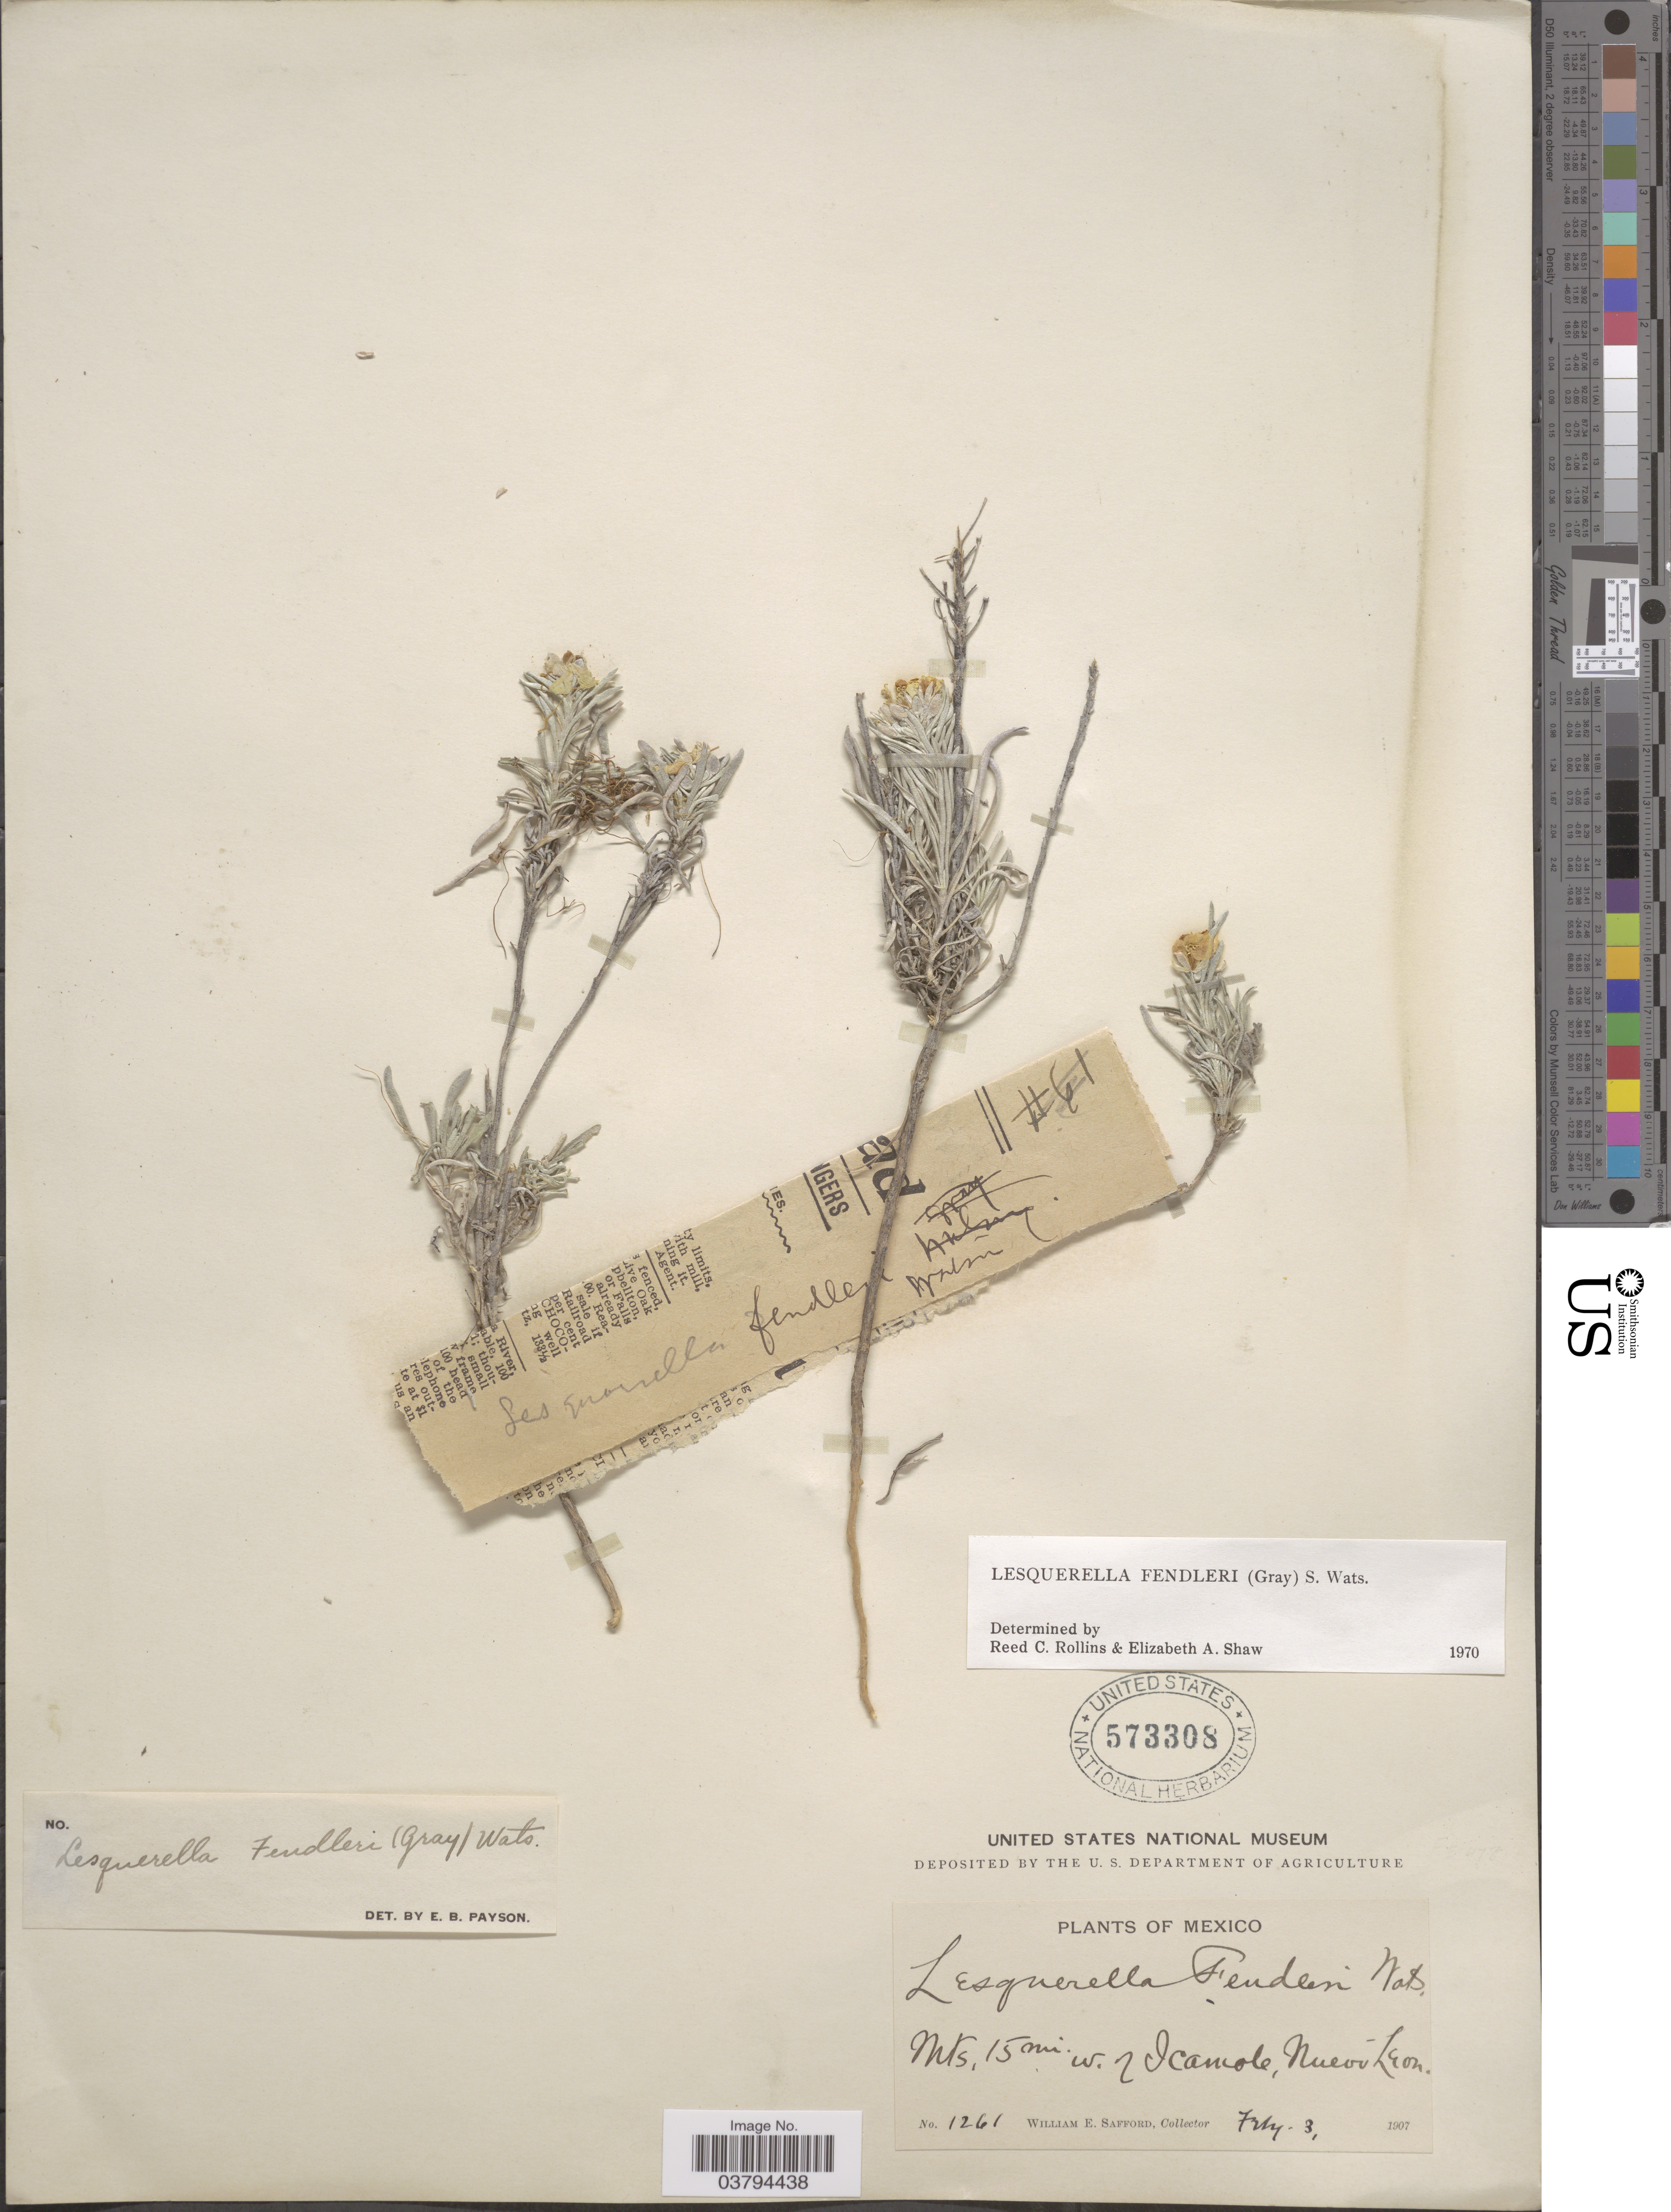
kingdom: Plantae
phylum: Tracheophyta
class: Magnoliopsida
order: Brassicales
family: Brassicaceae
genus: Lesquerella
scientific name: Lesquerella fendleri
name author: (A. Gray) S. Watson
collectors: W. E. Safford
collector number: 1261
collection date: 1907-07-03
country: Mexico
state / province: Nuevo León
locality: Mts. 15 mi.w of Icamole, Nuevo Leon.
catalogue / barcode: US 573308